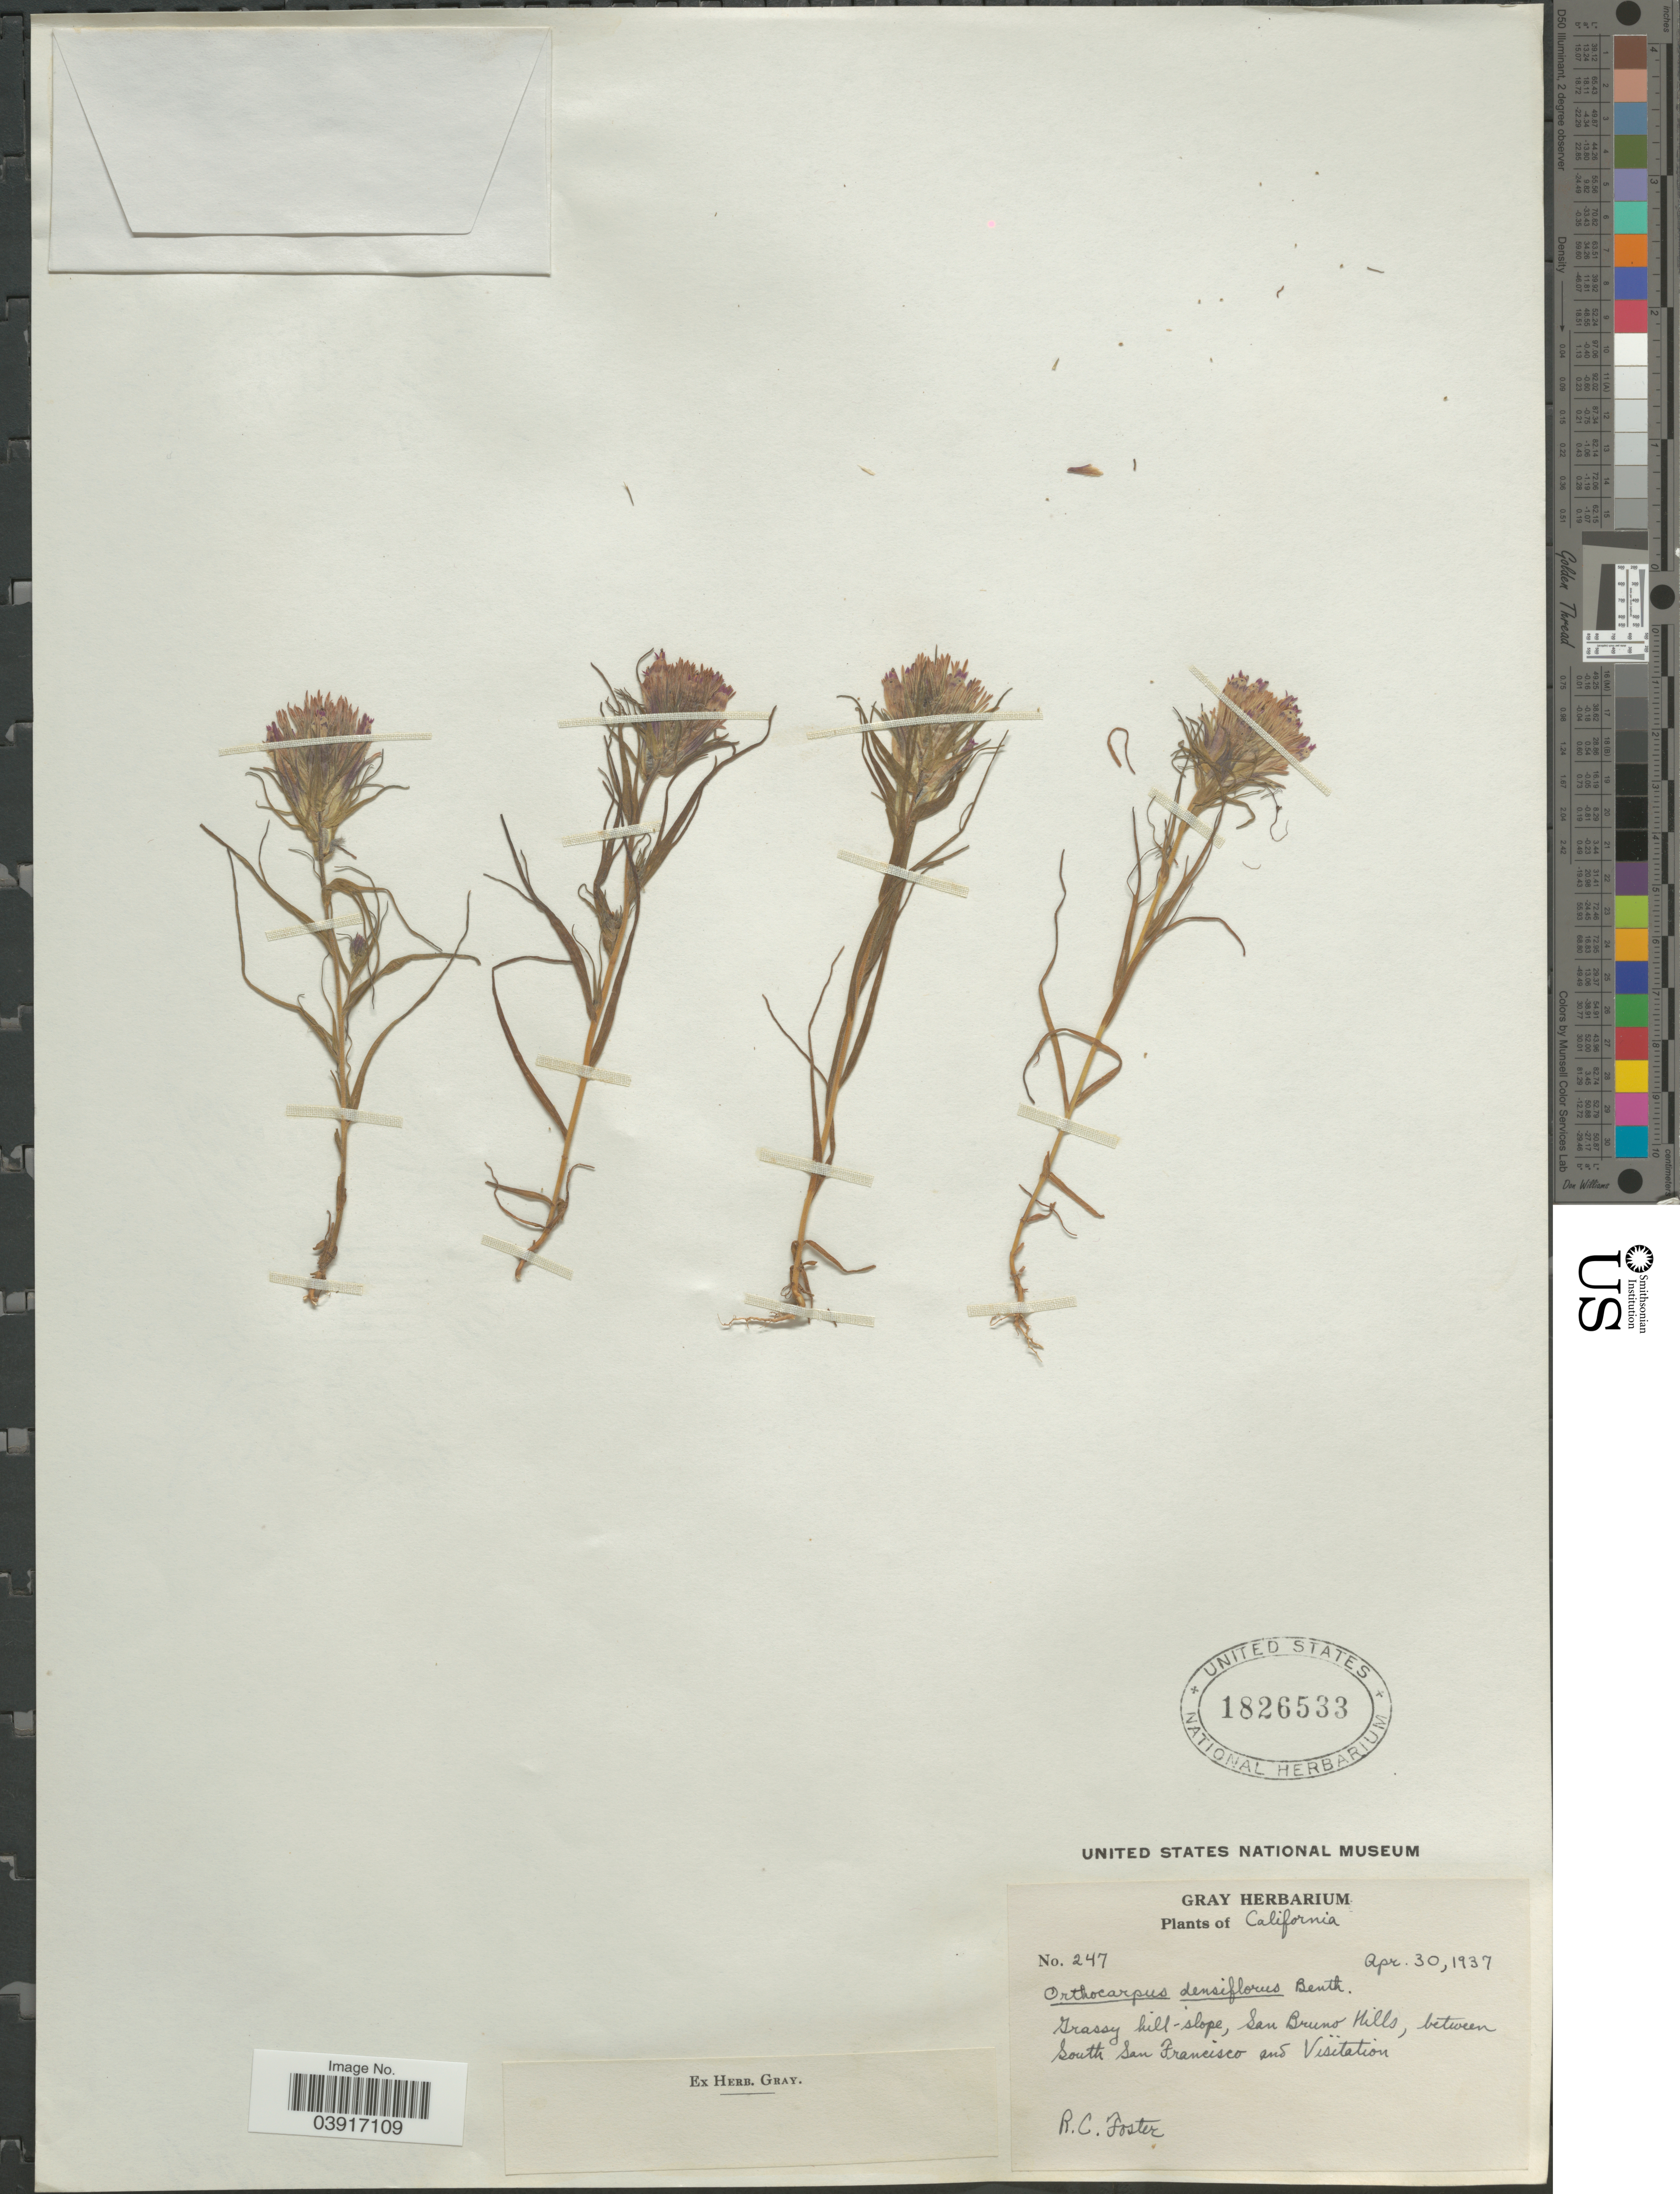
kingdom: Plantae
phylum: Tracheophyta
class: Magnoliopsida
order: Lamiales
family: Orobanchaceae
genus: Orthocarpus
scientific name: Orthocarpus densiflorus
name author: Benth.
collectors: R. C. Foster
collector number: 247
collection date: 1937-04-30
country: United States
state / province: California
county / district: San Francisco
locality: San Bruno Hills, between South San Francisco and Visitation.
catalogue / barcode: US 1826533